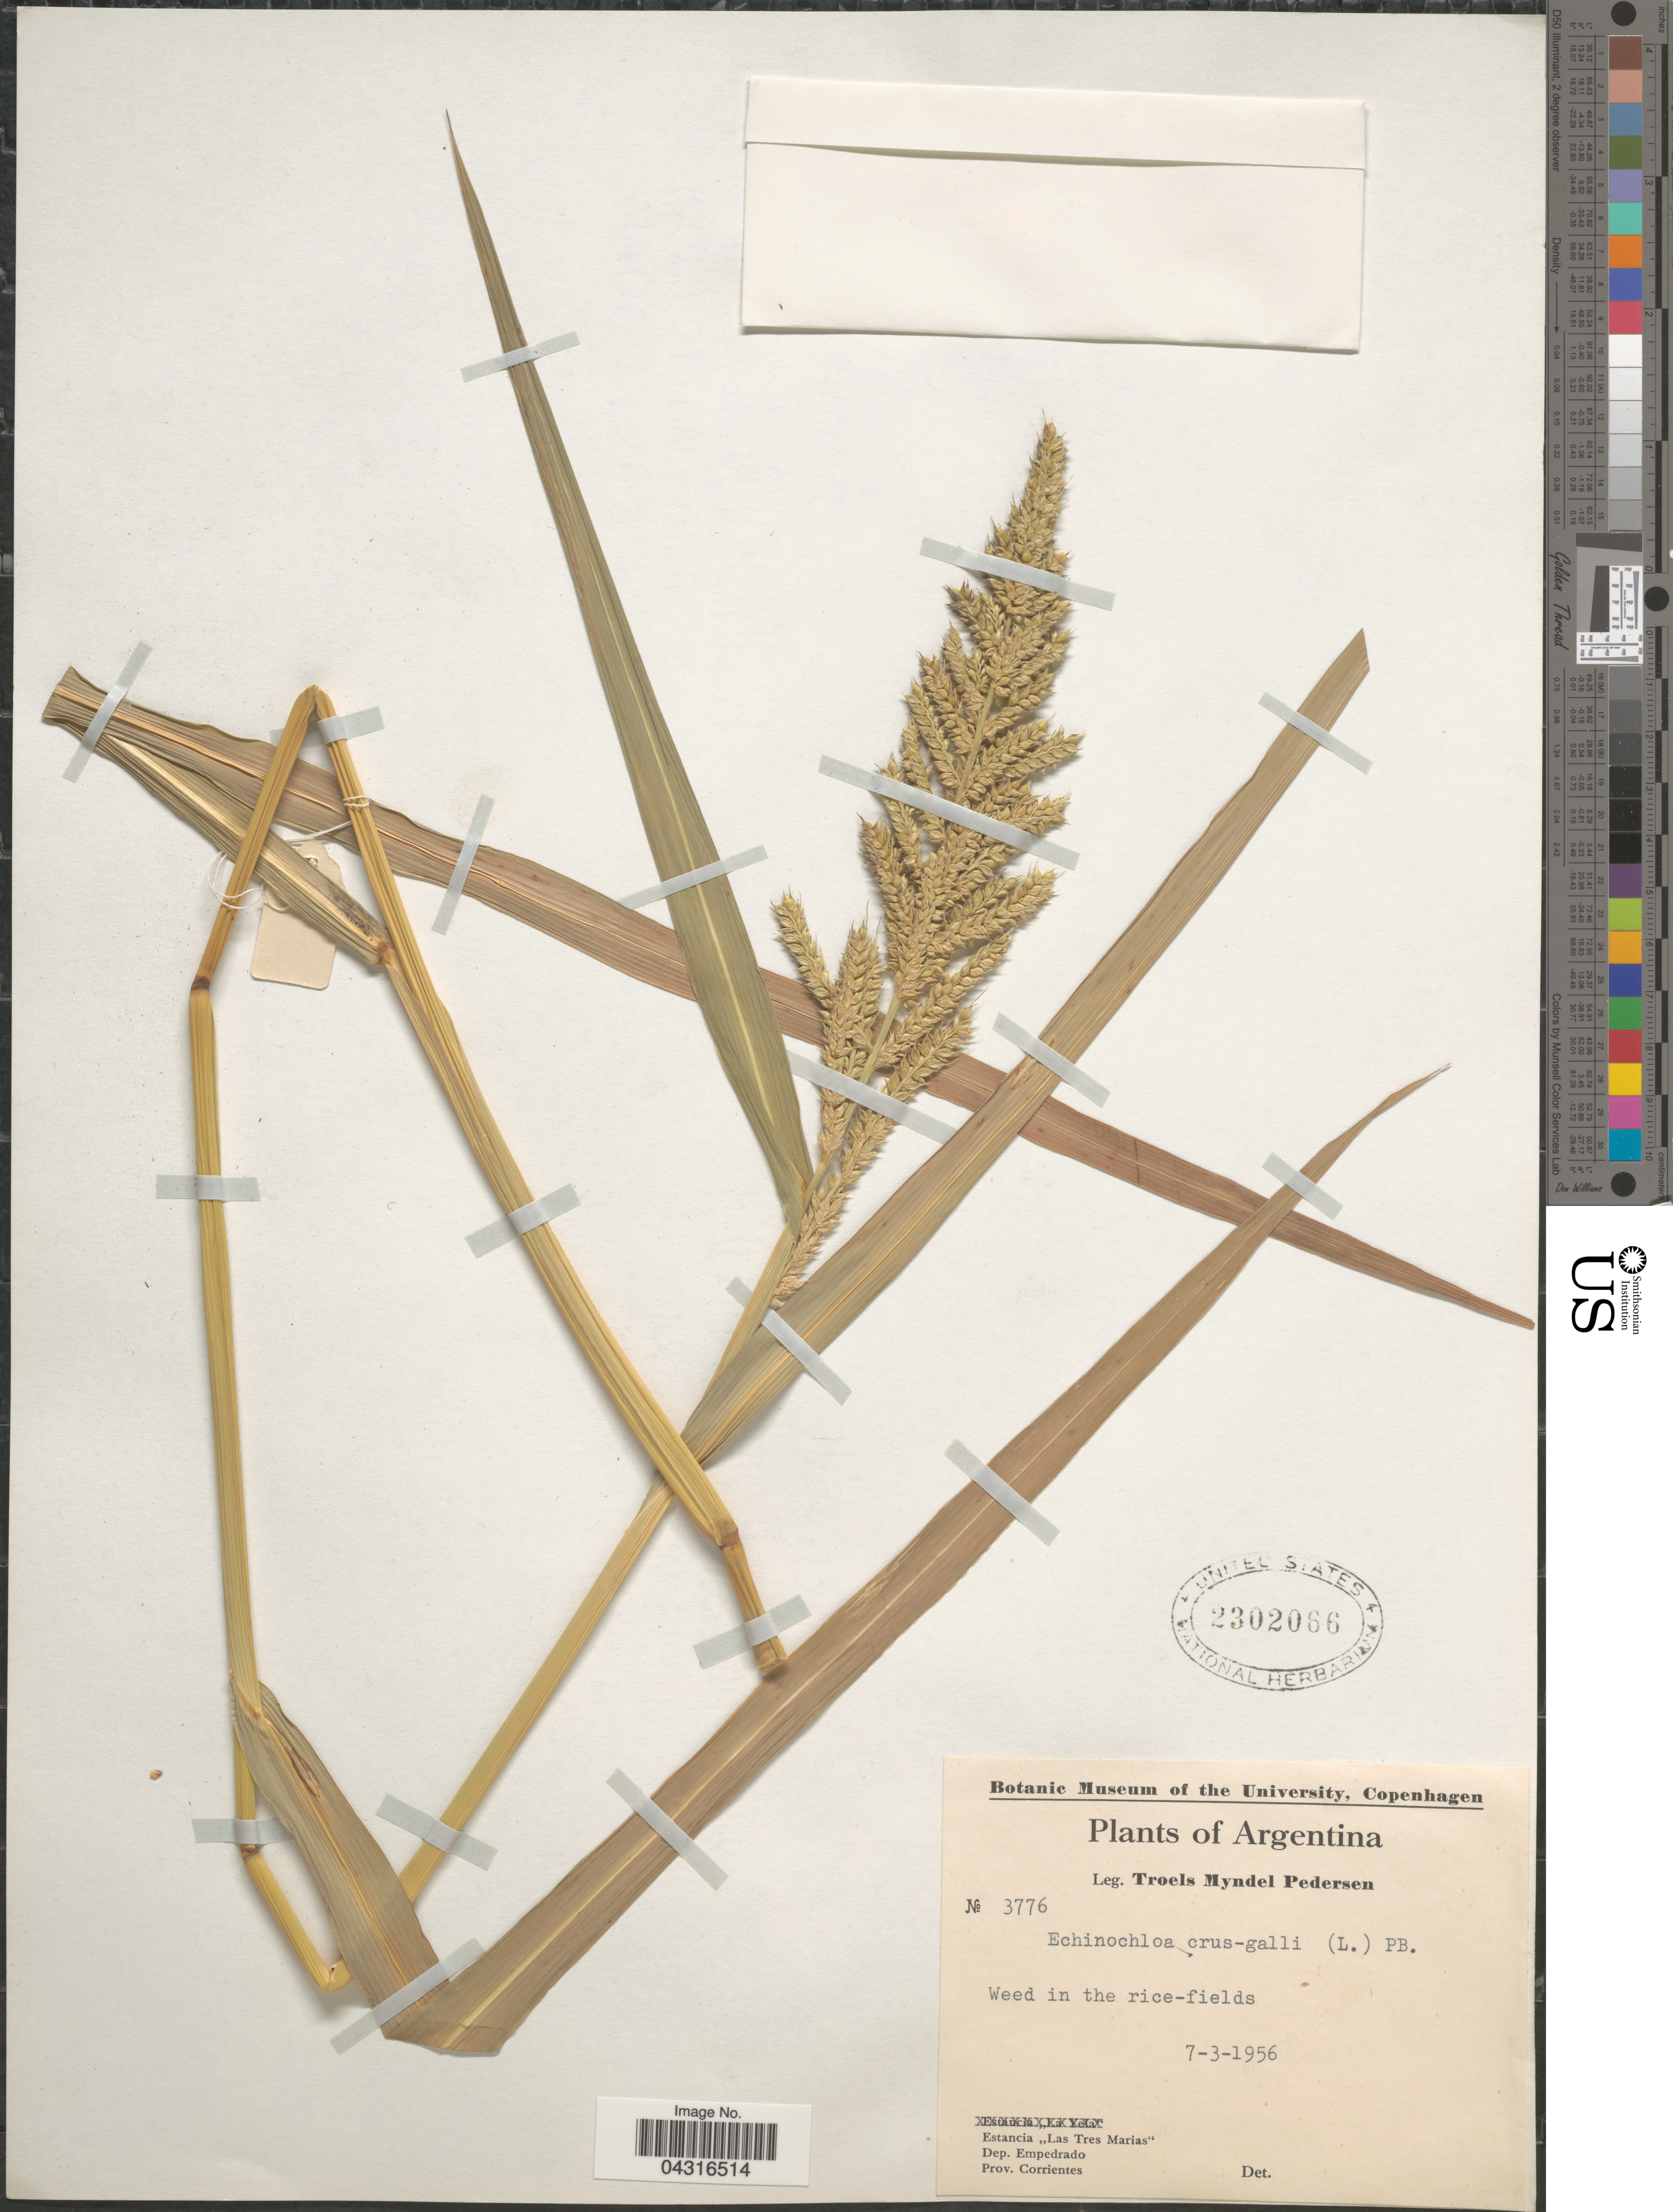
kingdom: Plantae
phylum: Tracheophyta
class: Liliopsida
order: Poales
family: Poaceae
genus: Echinochloa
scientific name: Echinochloa crus-galli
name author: (L.) P. Beauv.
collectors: T. Pederson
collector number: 3776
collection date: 1956-03-07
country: Argentina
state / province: Corrientes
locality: Estancia "Las Tres Marias". Dep. Empedrado.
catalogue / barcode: US 2302066